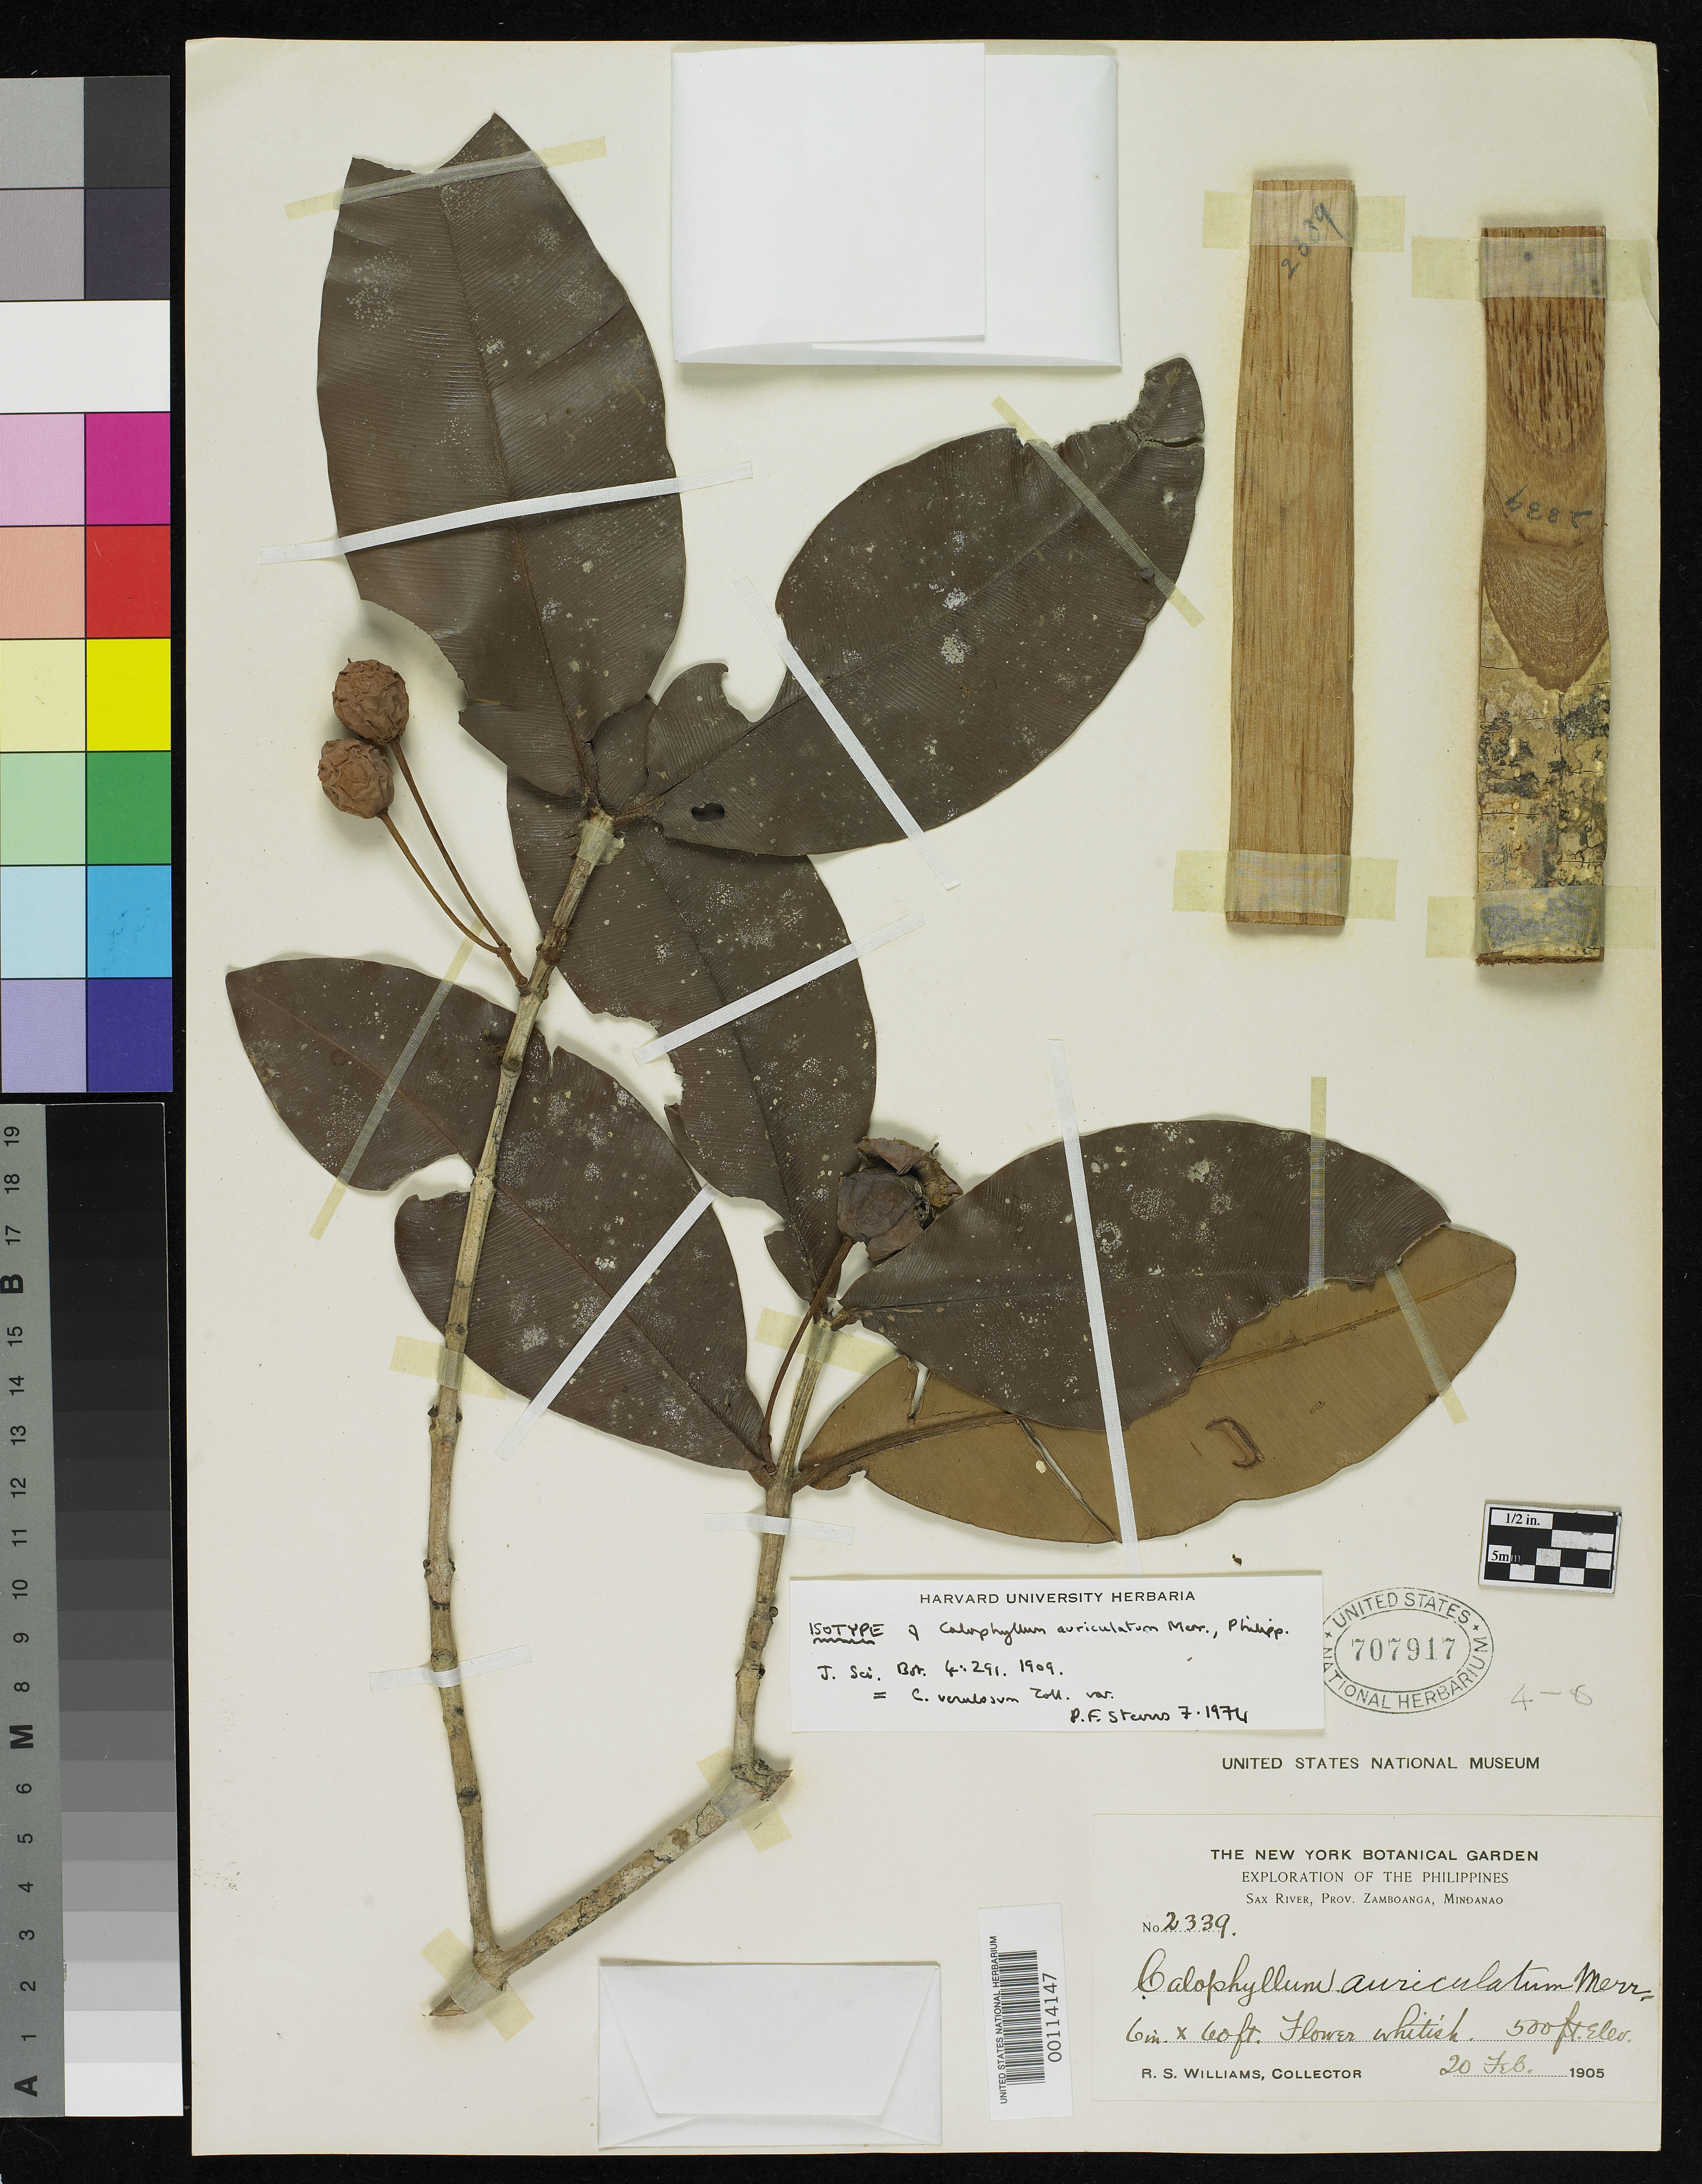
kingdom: Plantae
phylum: Tracheophyta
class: Magnoliopsida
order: Malpighiales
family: Calophyllaceae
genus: Calophyllum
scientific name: Calophyllum auriculatum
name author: Merr.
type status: Isotype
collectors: R. S. Williams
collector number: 2339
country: Philippines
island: Mindanao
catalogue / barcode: US 707917